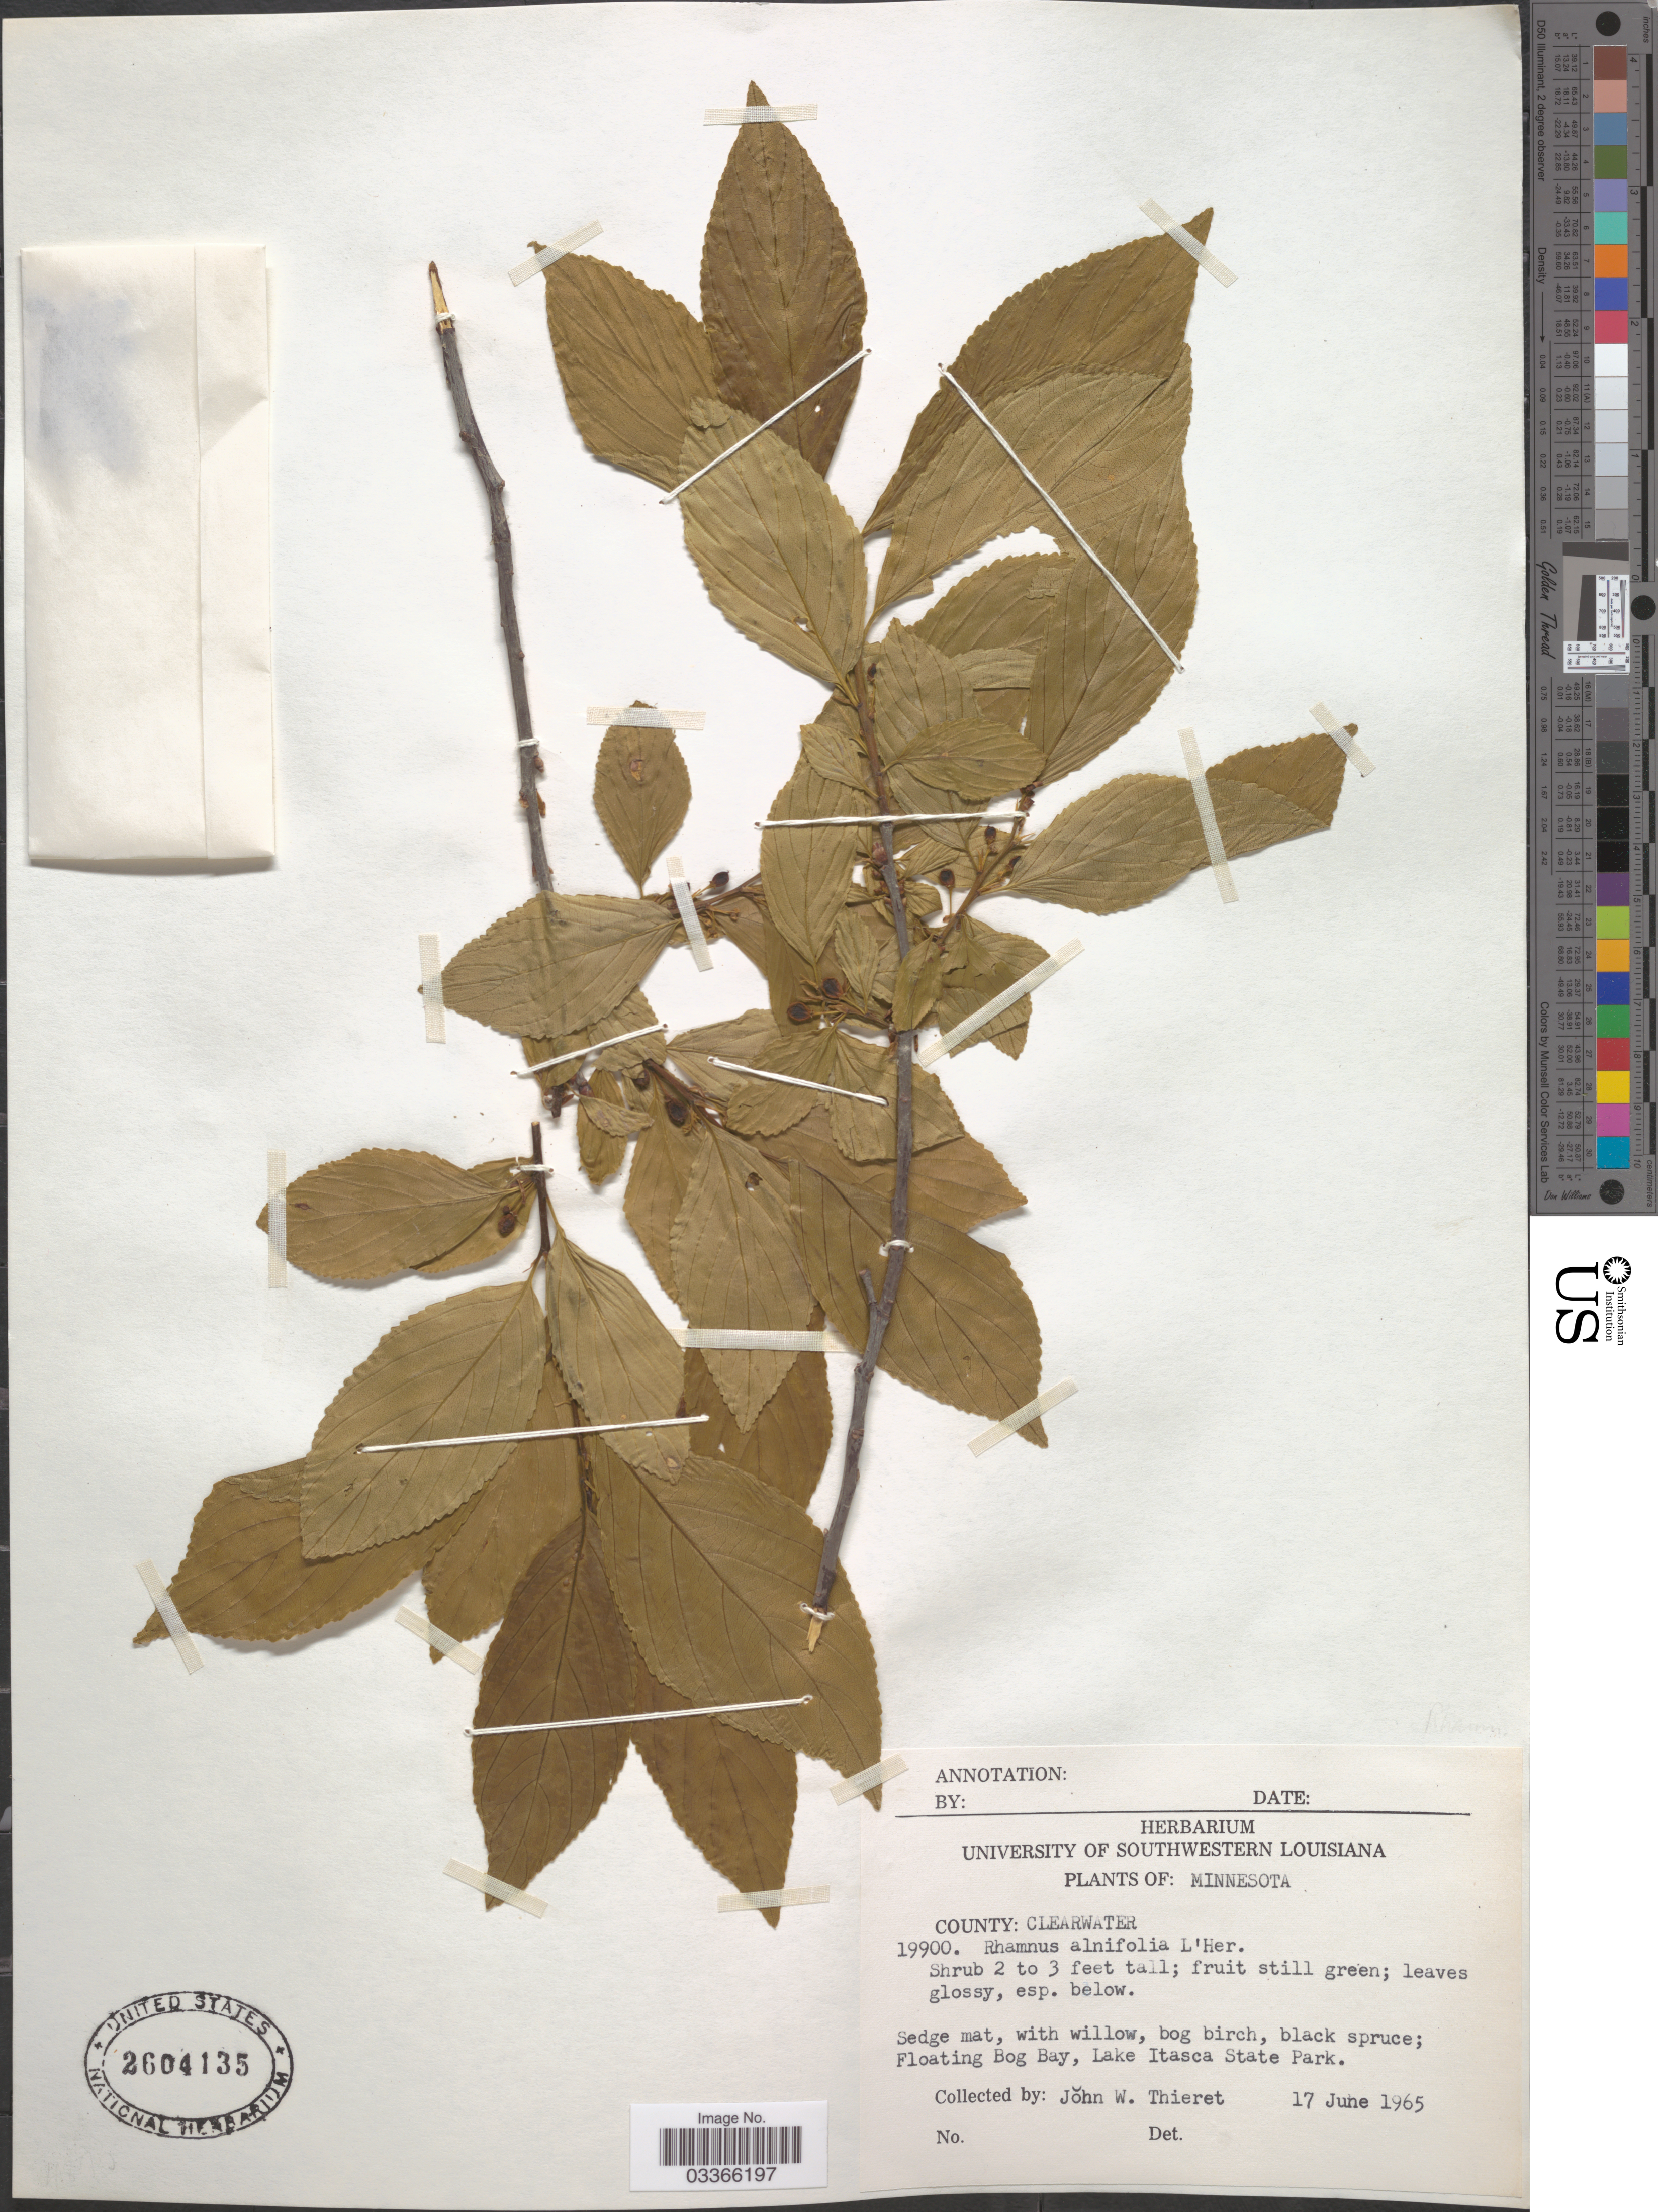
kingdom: Plantae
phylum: Tracheophyta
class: Magnoliopsida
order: Rosales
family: Rhamnaceae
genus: Rhamnus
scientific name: Rhamnus alnifolia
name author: L'Hér.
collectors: J. W. Thieret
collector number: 19900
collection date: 1965-06-17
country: United States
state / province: Minnesota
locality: County: Clearwater, Floating Bog Bay, Lake Itasca State Park.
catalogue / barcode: US 2604135